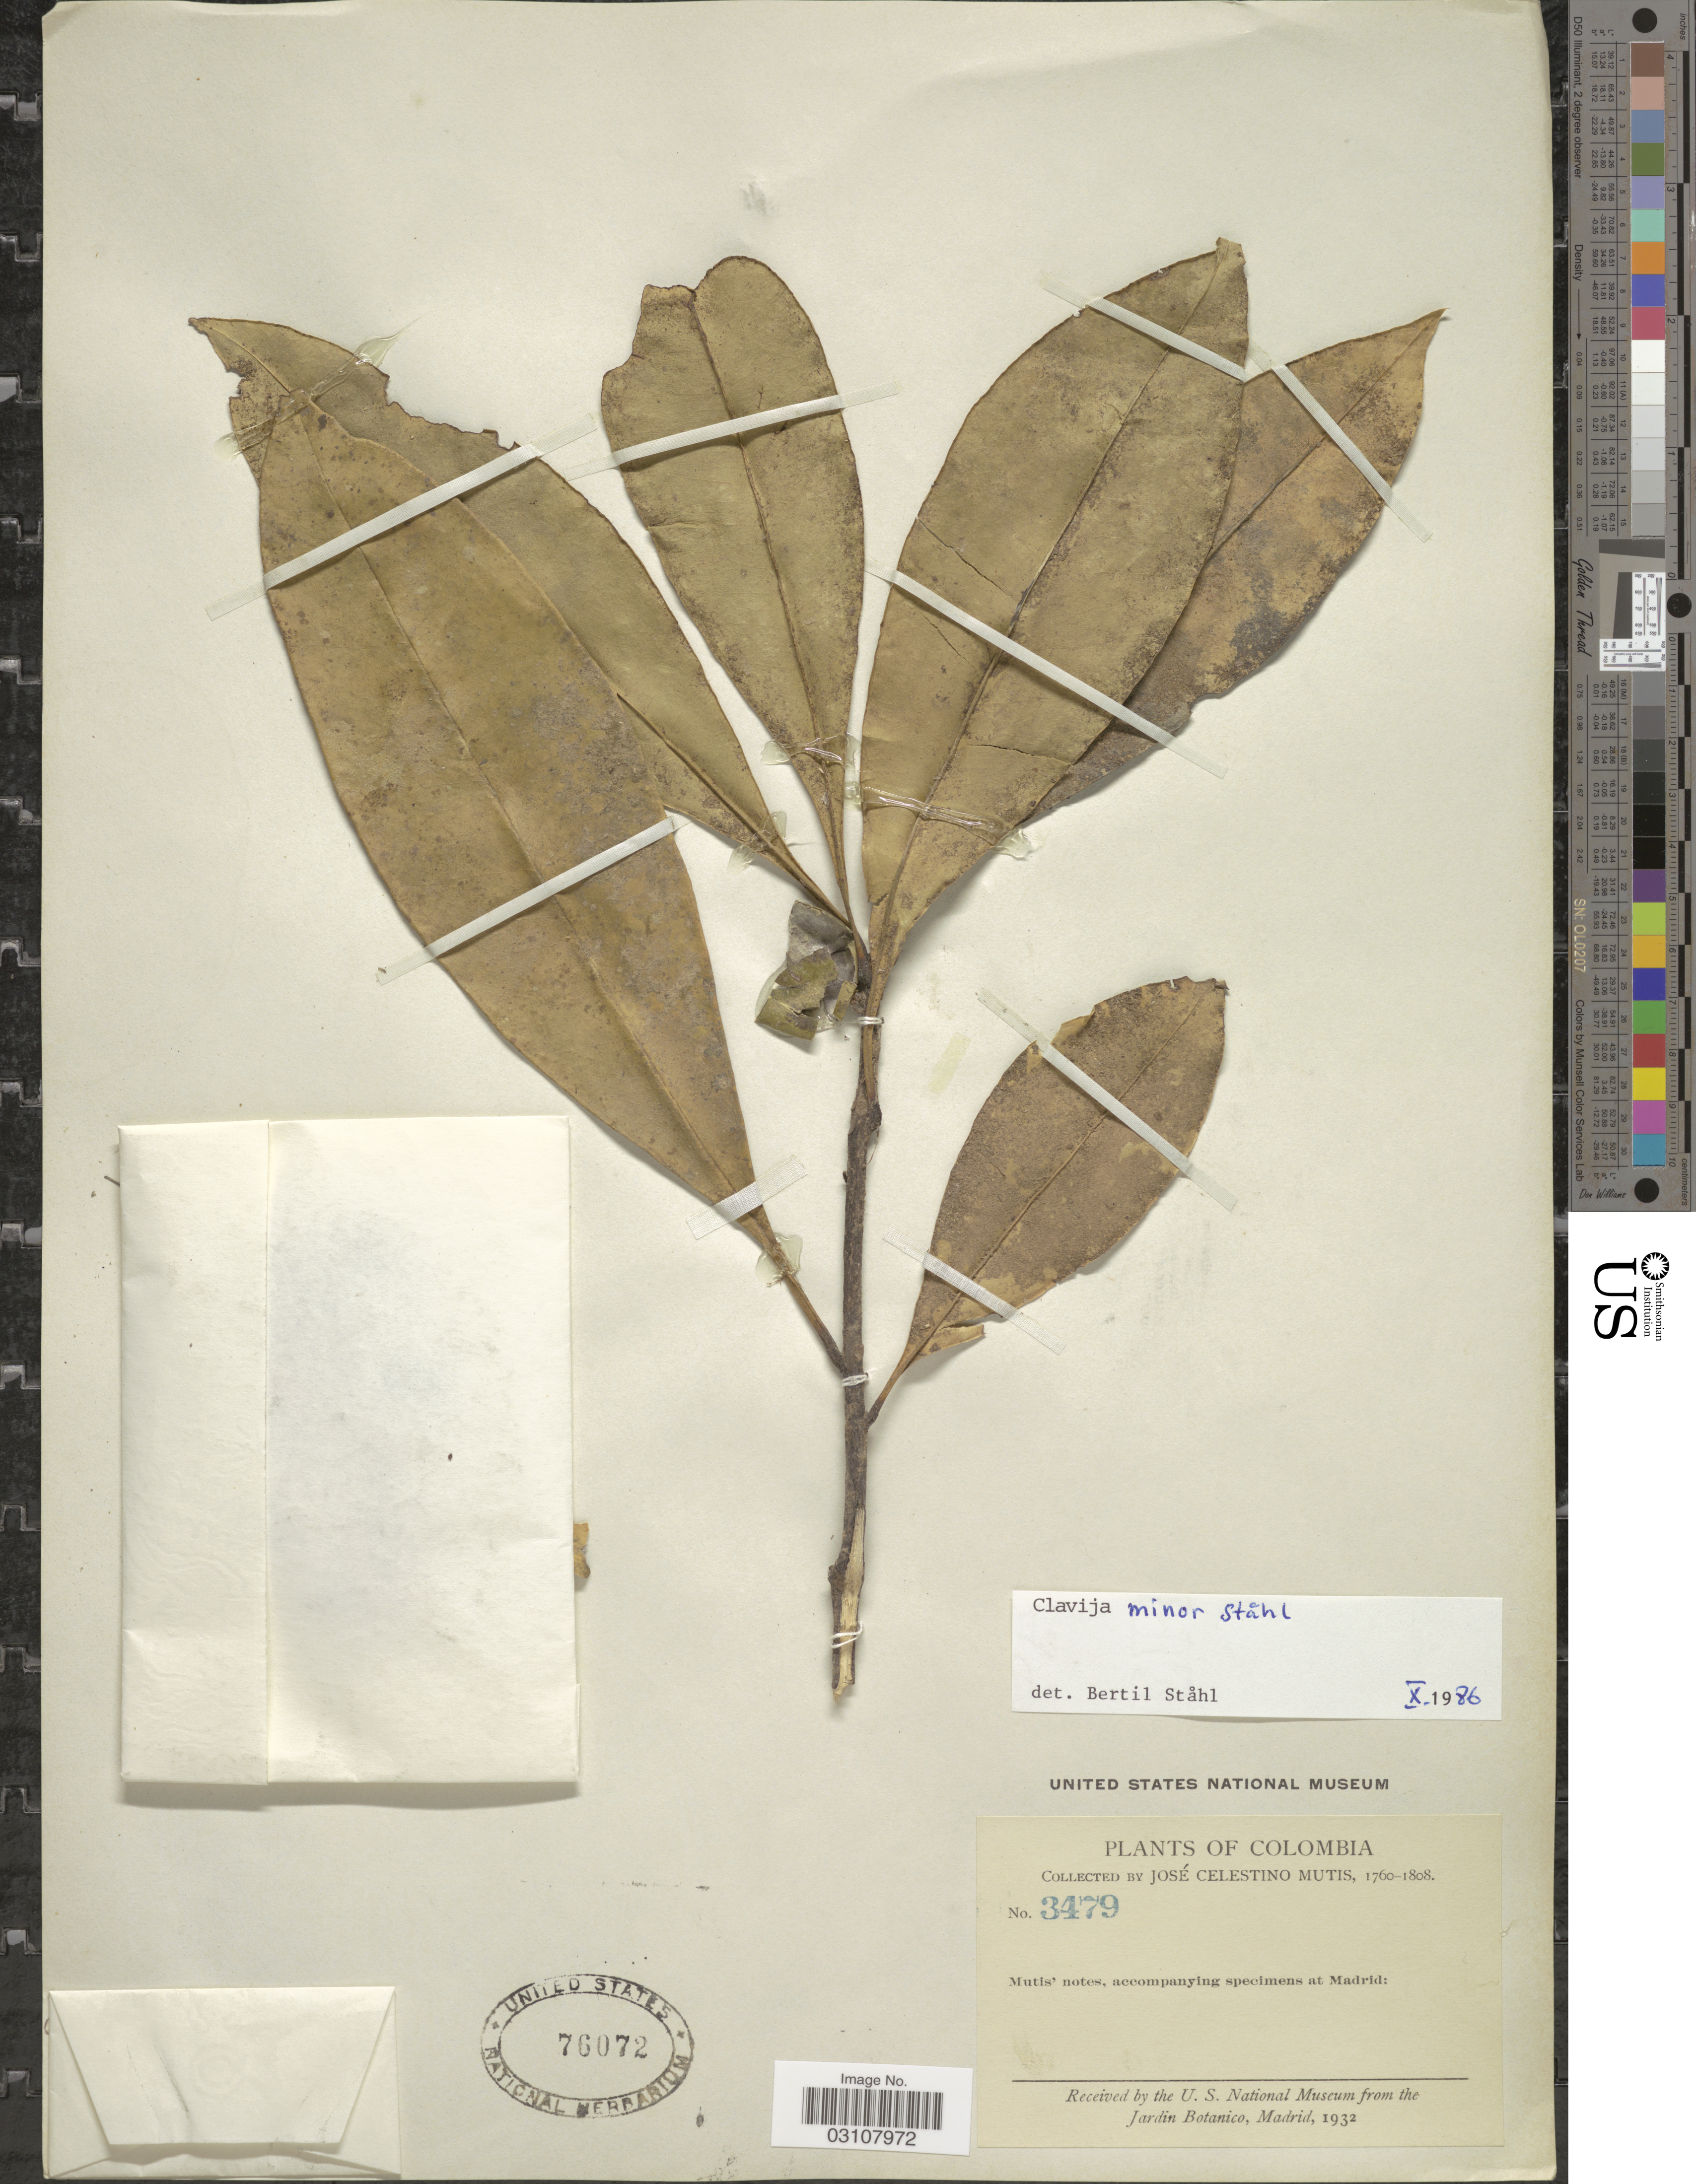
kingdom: Plantae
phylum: Tracheophyta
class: Magnoliopsida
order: Ericales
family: Primulaceae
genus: Clavija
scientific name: Clavija minor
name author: B. Ståhl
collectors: J. C. B. Mutis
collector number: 3479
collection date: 1760/1808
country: Colombia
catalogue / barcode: US 76072